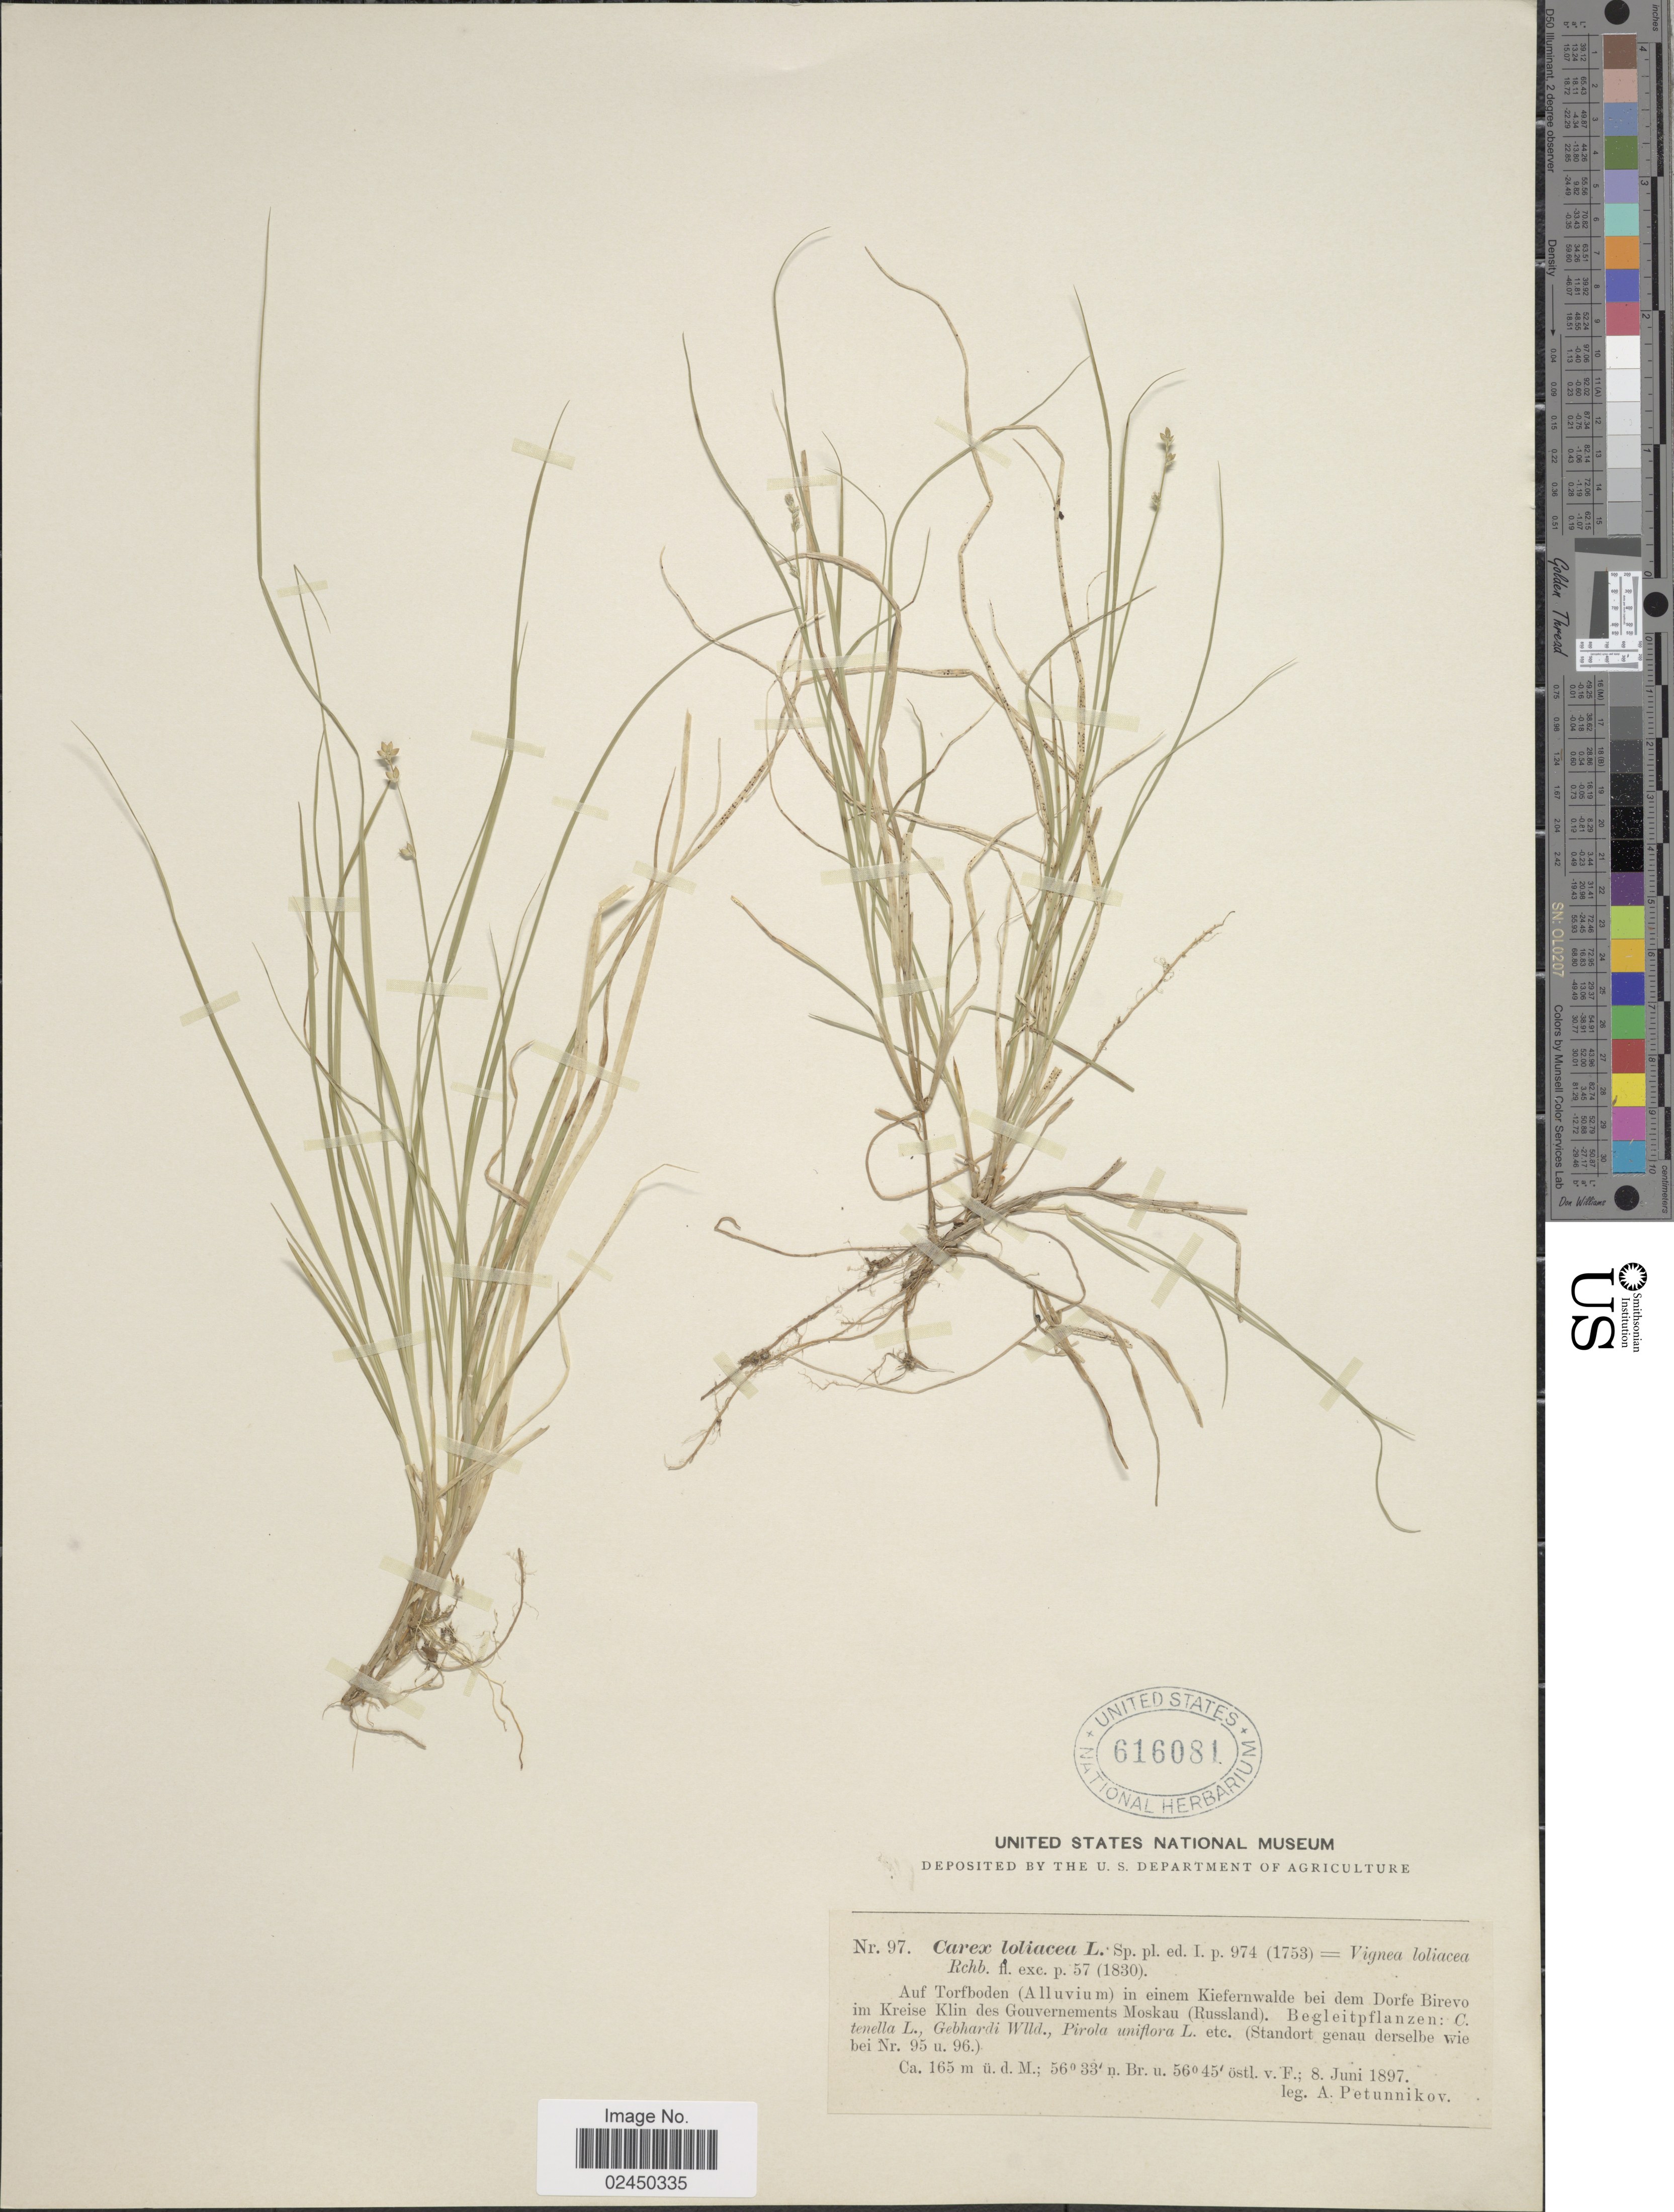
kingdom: Plantae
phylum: Tracheophyta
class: Liliopsida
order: Poales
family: Cyperaceae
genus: Carex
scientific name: Carex loliacea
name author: L.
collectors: A. Petunnikov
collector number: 97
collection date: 1897-06-08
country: Russian Federation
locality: Auf Torfboden (Alluvium) in einem Kiefernwalde bei dem Dorfe Birevo im Kreise Klin des Gouvernements Moskau (Russland)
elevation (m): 165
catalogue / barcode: US 616081